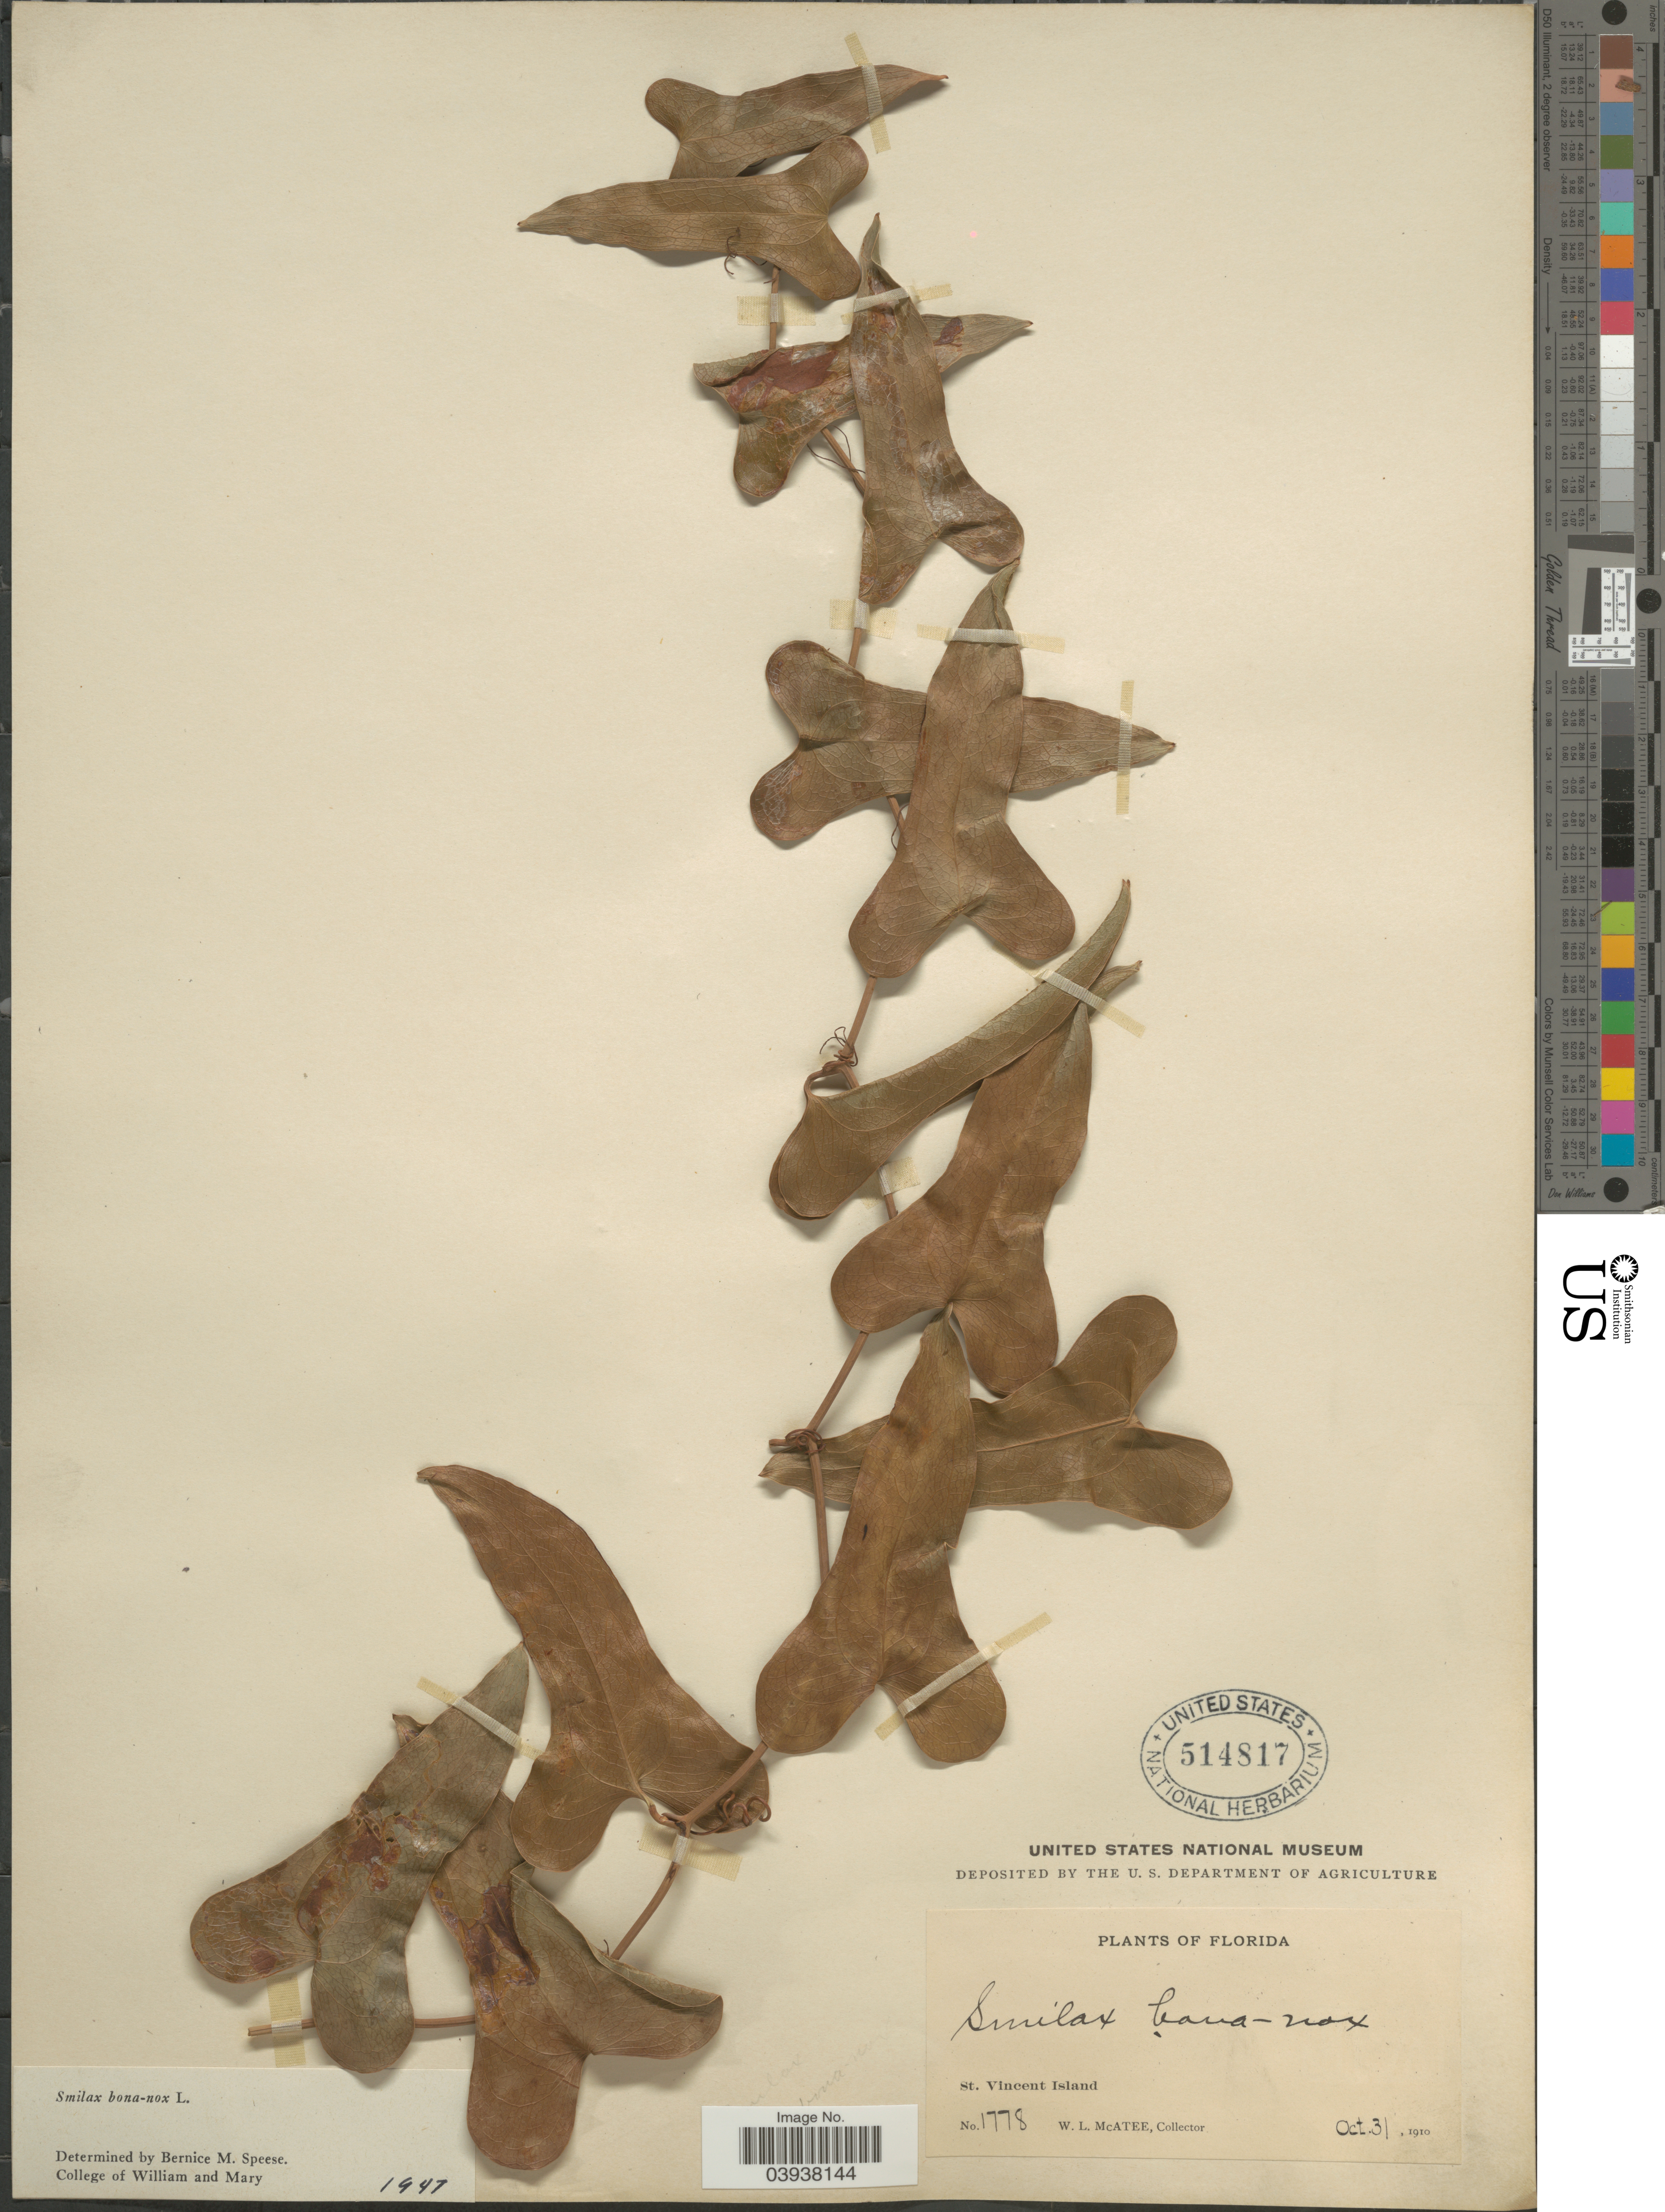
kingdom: Plantae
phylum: Tracheophyta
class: Liliopsida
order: Liliales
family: Smilacaceae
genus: Smilax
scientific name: Smilax bona-nox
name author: L.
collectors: W. McAtee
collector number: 1778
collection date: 1910-10-31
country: United States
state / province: Florida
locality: St. Vincent Island.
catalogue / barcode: US 514817